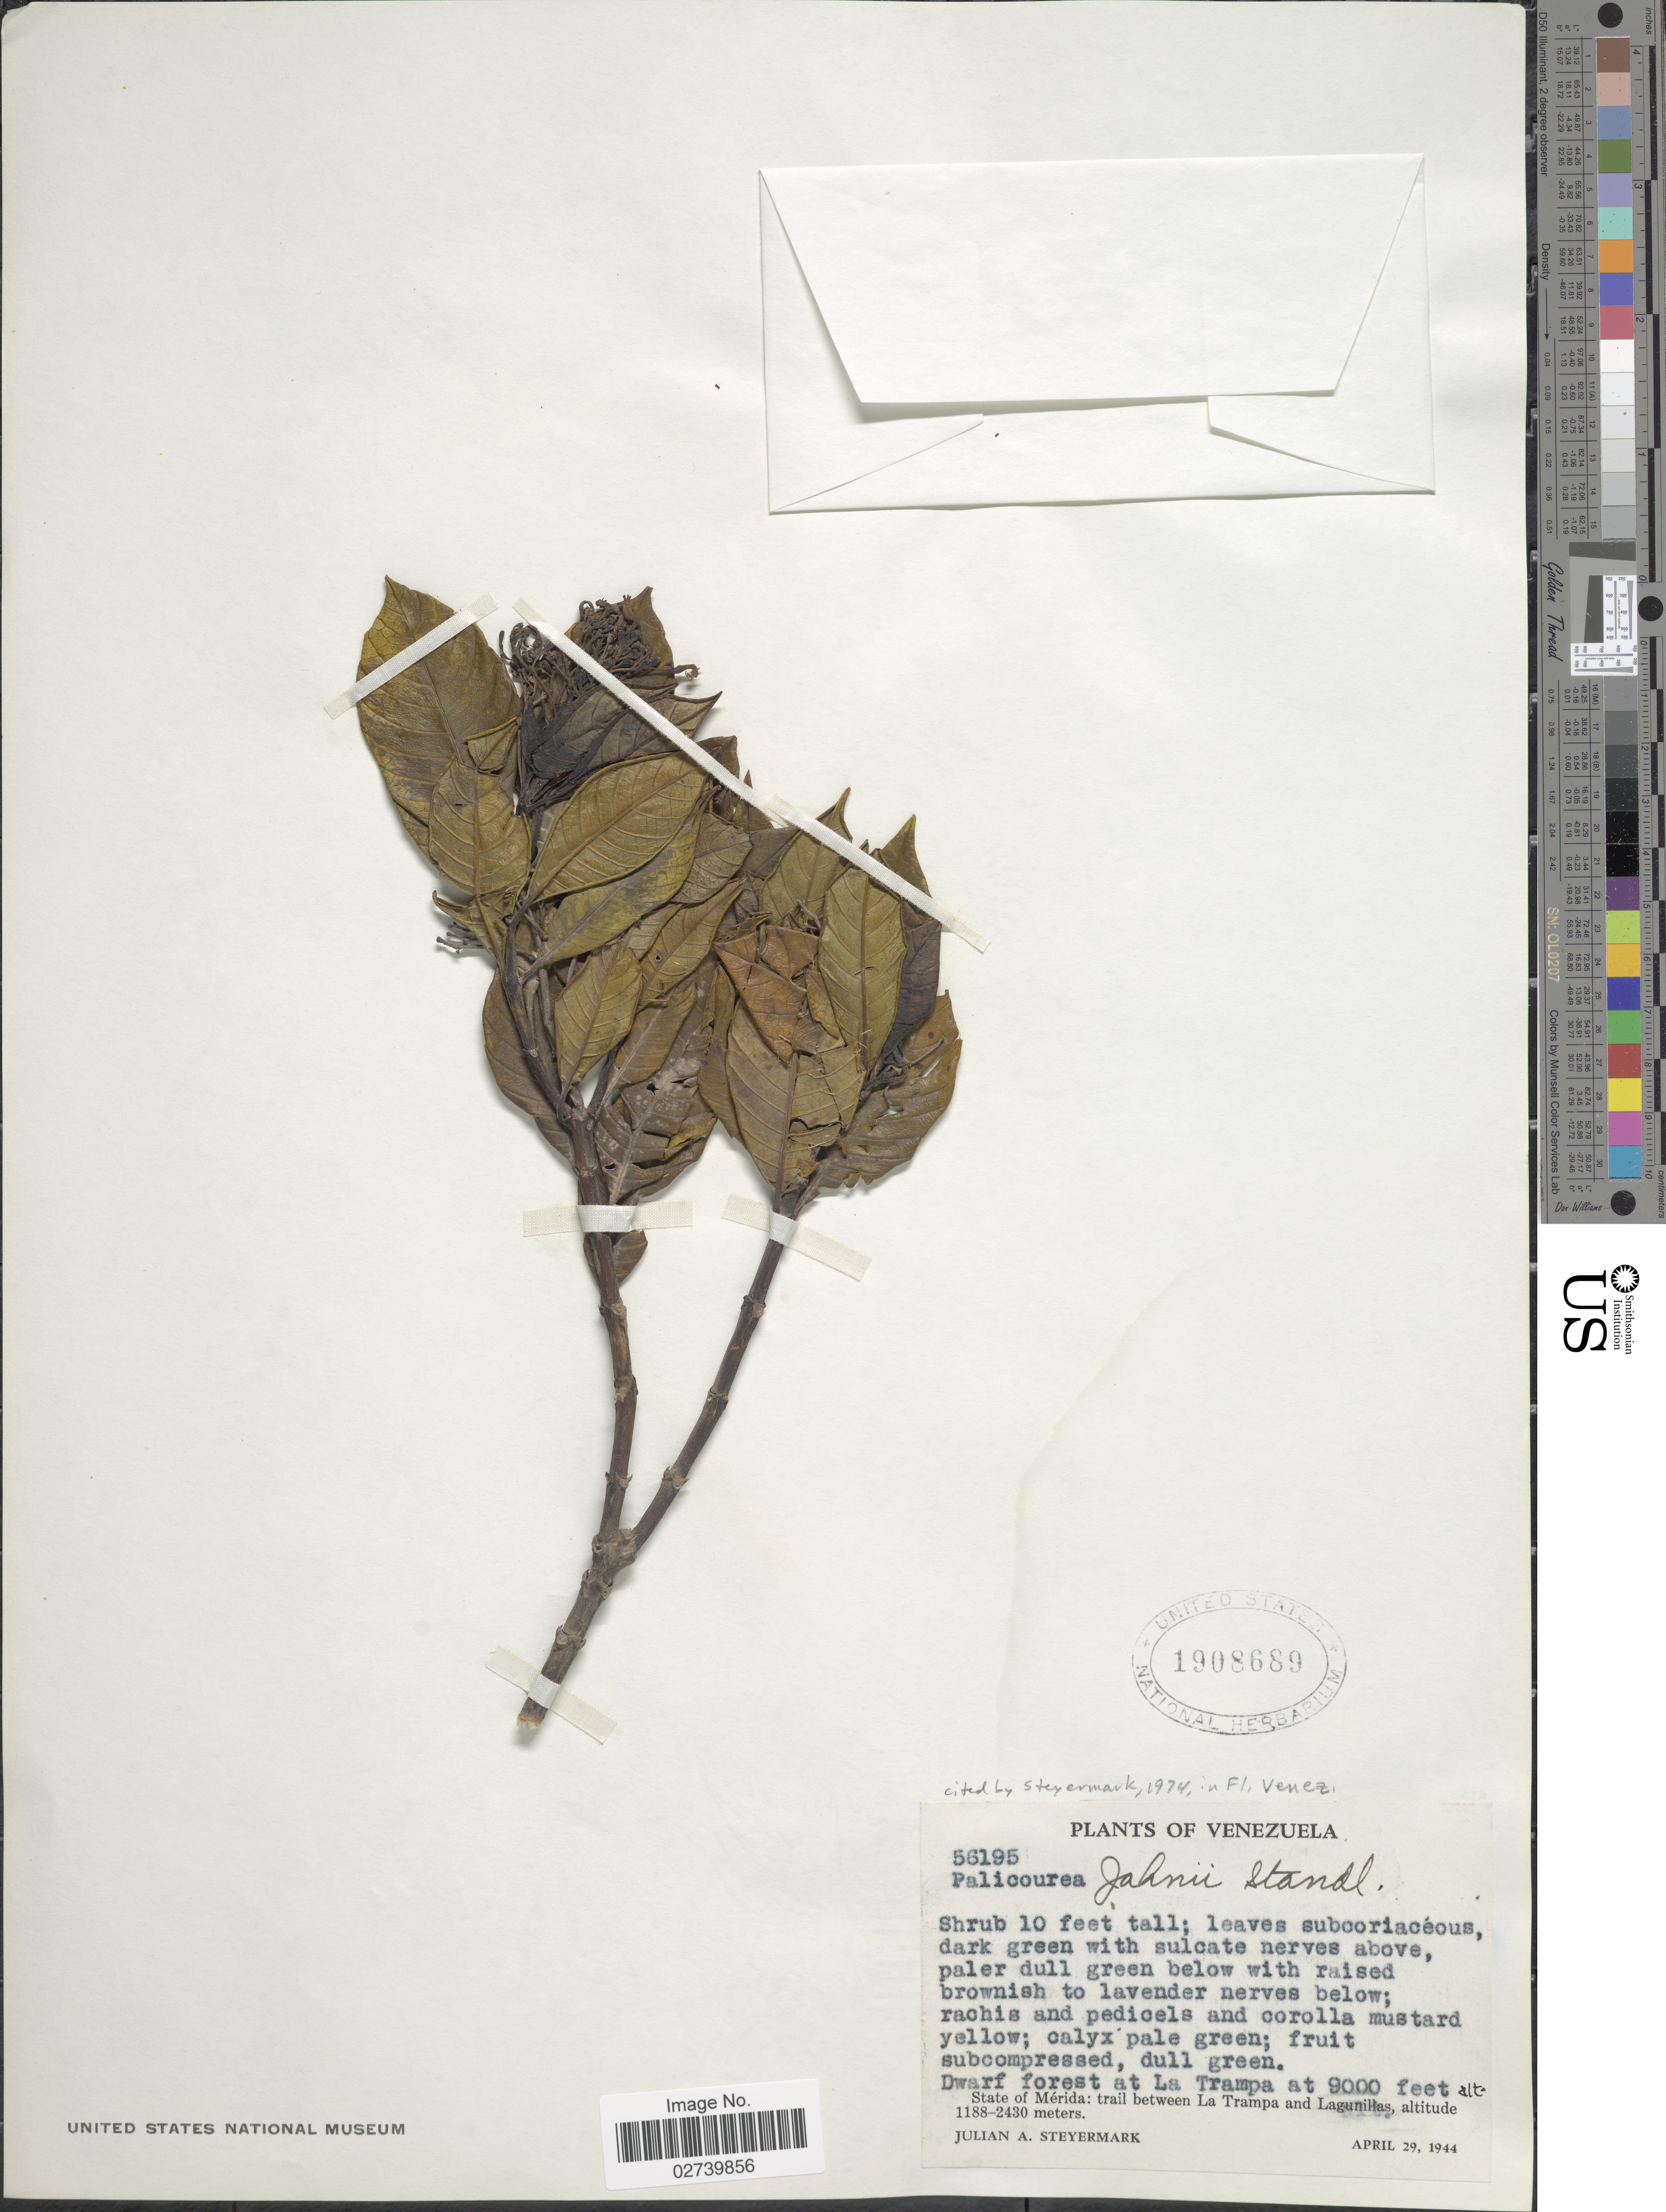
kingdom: Plantae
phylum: Tracheophyta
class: Magnoliopsida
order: Gentianales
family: Rubiaceae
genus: Palicourea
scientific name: Palicourea jahnii Standl.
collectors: J. Steyermark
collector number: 56195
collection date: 1944-04-29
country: Venezuela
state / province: Mérida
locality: Dwarf forest at La Trampa. Trail between La Trampa and Lagunillas.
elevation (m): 2743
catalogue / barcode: US 1908689